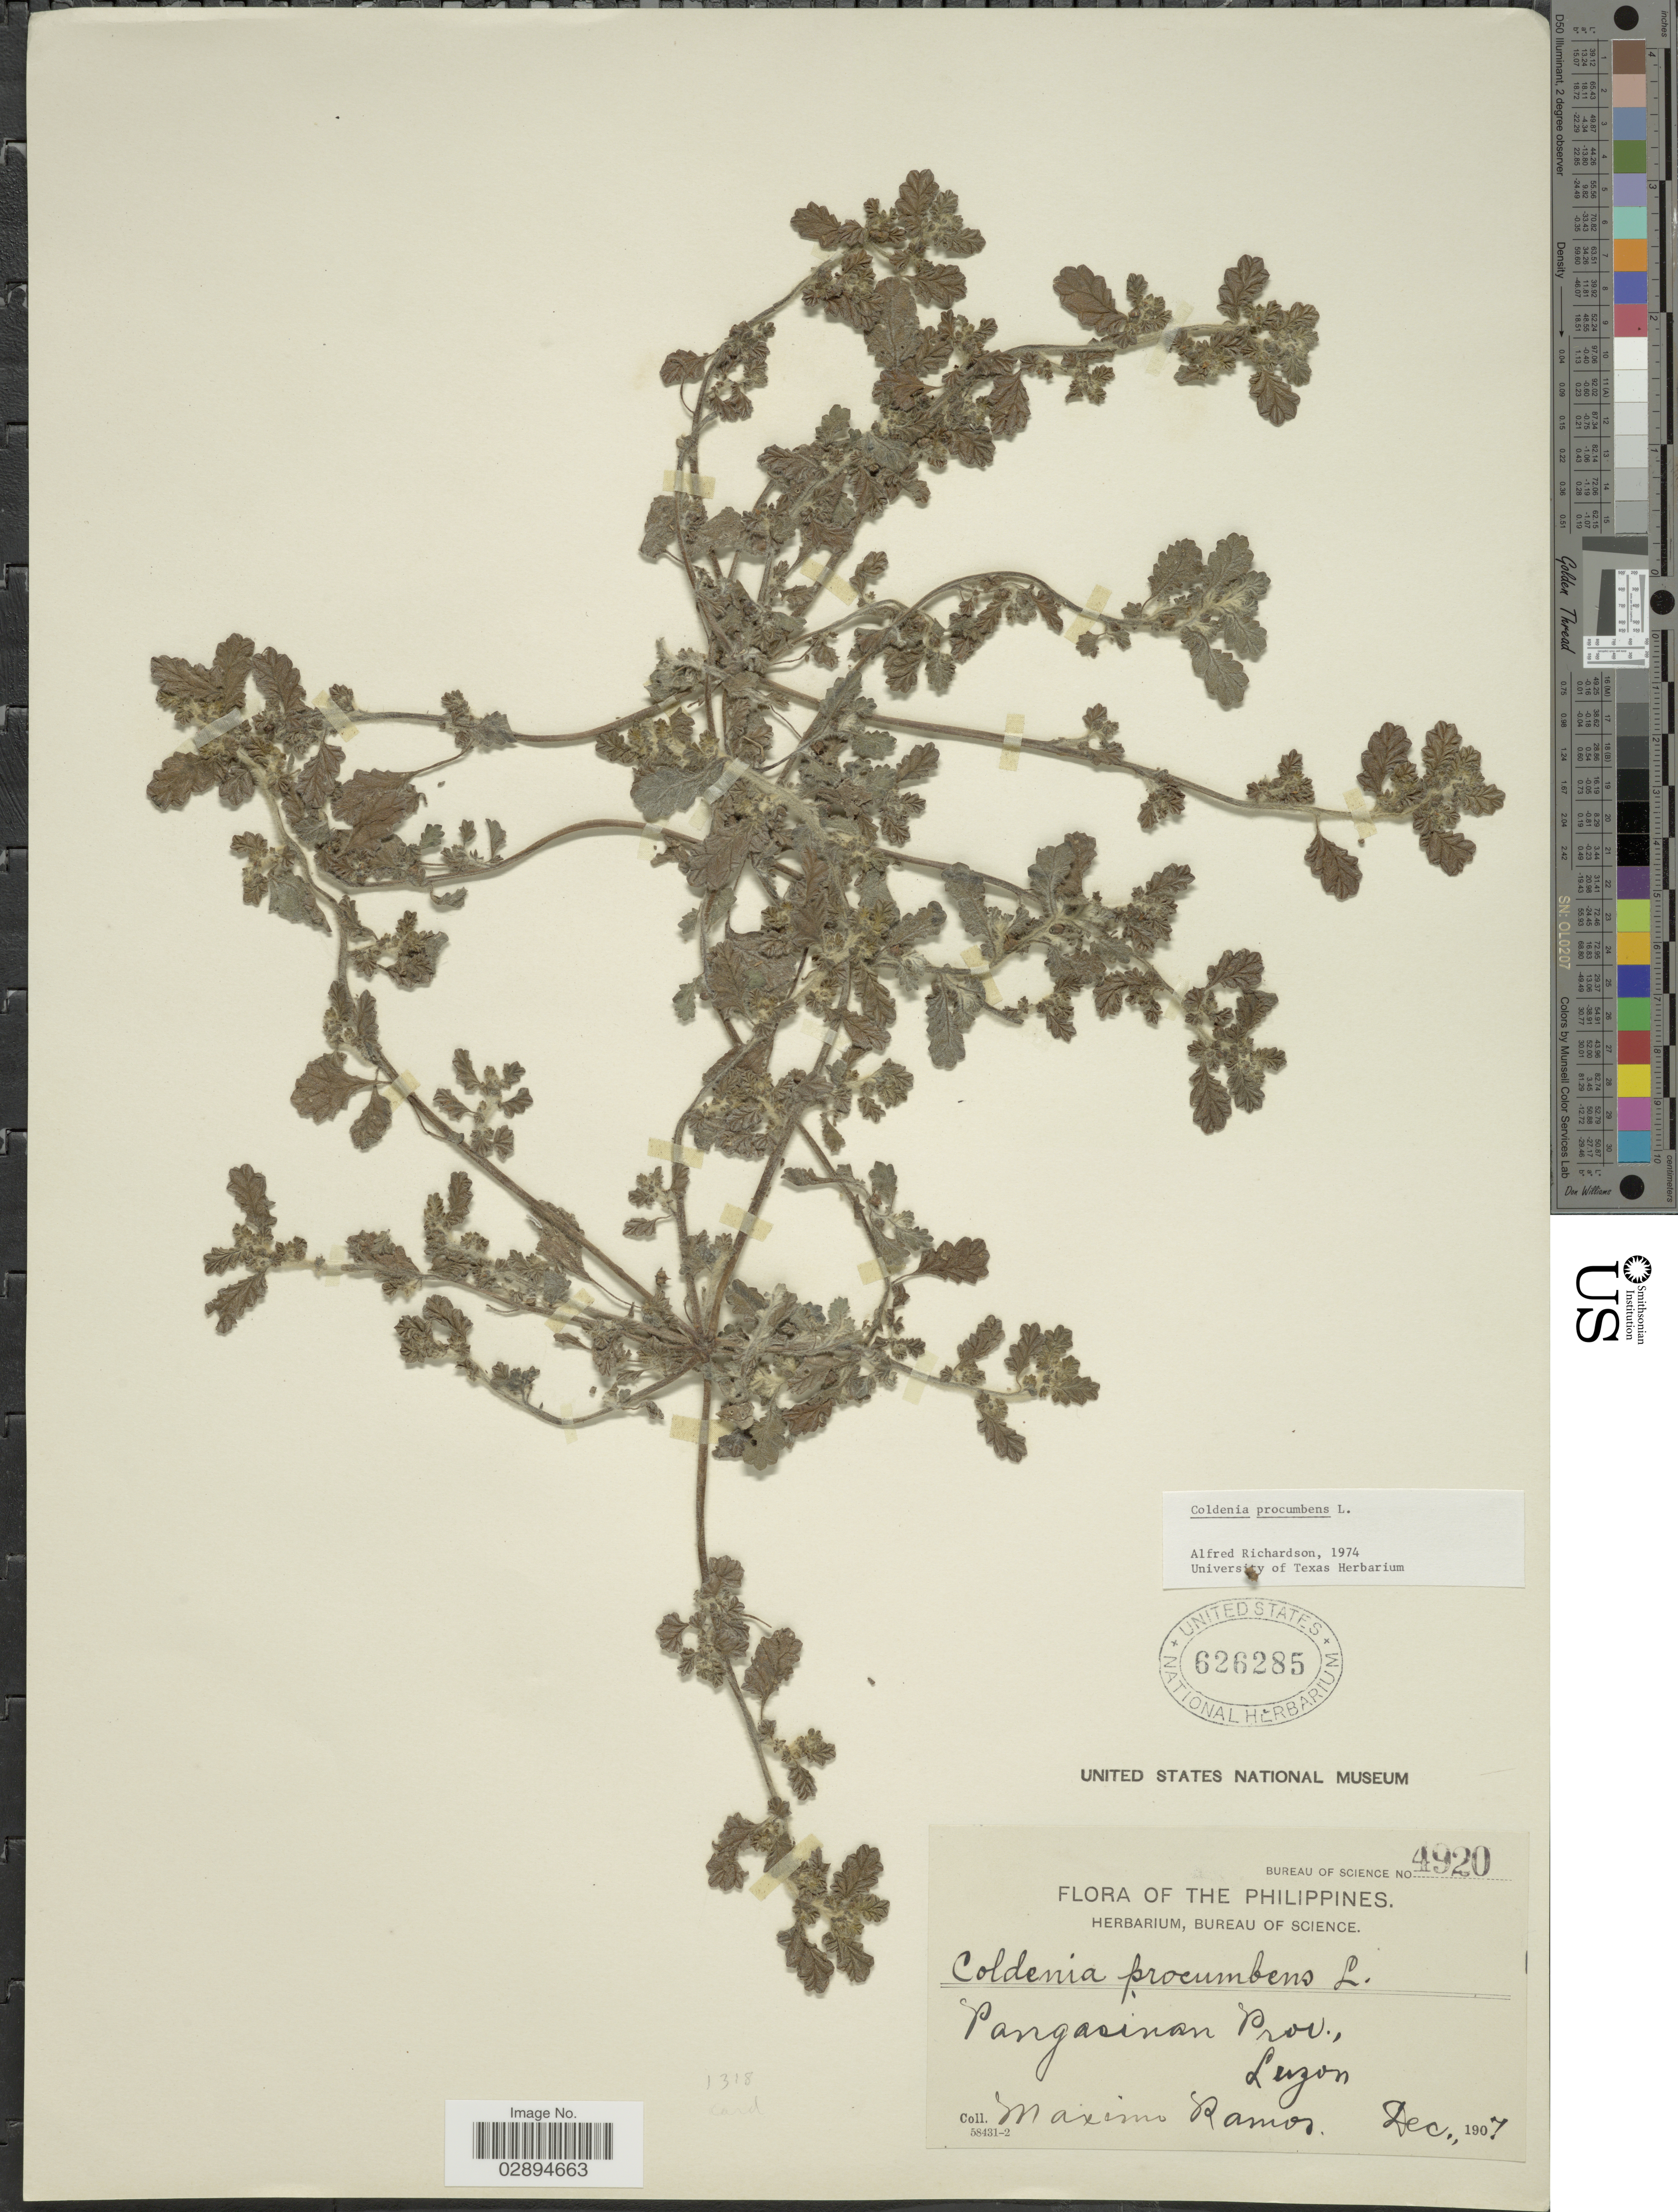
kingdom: Plantae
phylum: Tracheophyta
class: Magnoliopsida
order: Boraginales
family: Coldeniaceae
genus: Coldenia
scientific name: Coldenia procumbens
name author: L.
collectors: M. Ramos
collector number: Bureau of Science 4920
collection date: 1907-12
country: Philippines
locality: Pangasinan Prov., Luzon.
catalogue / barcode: US 626285